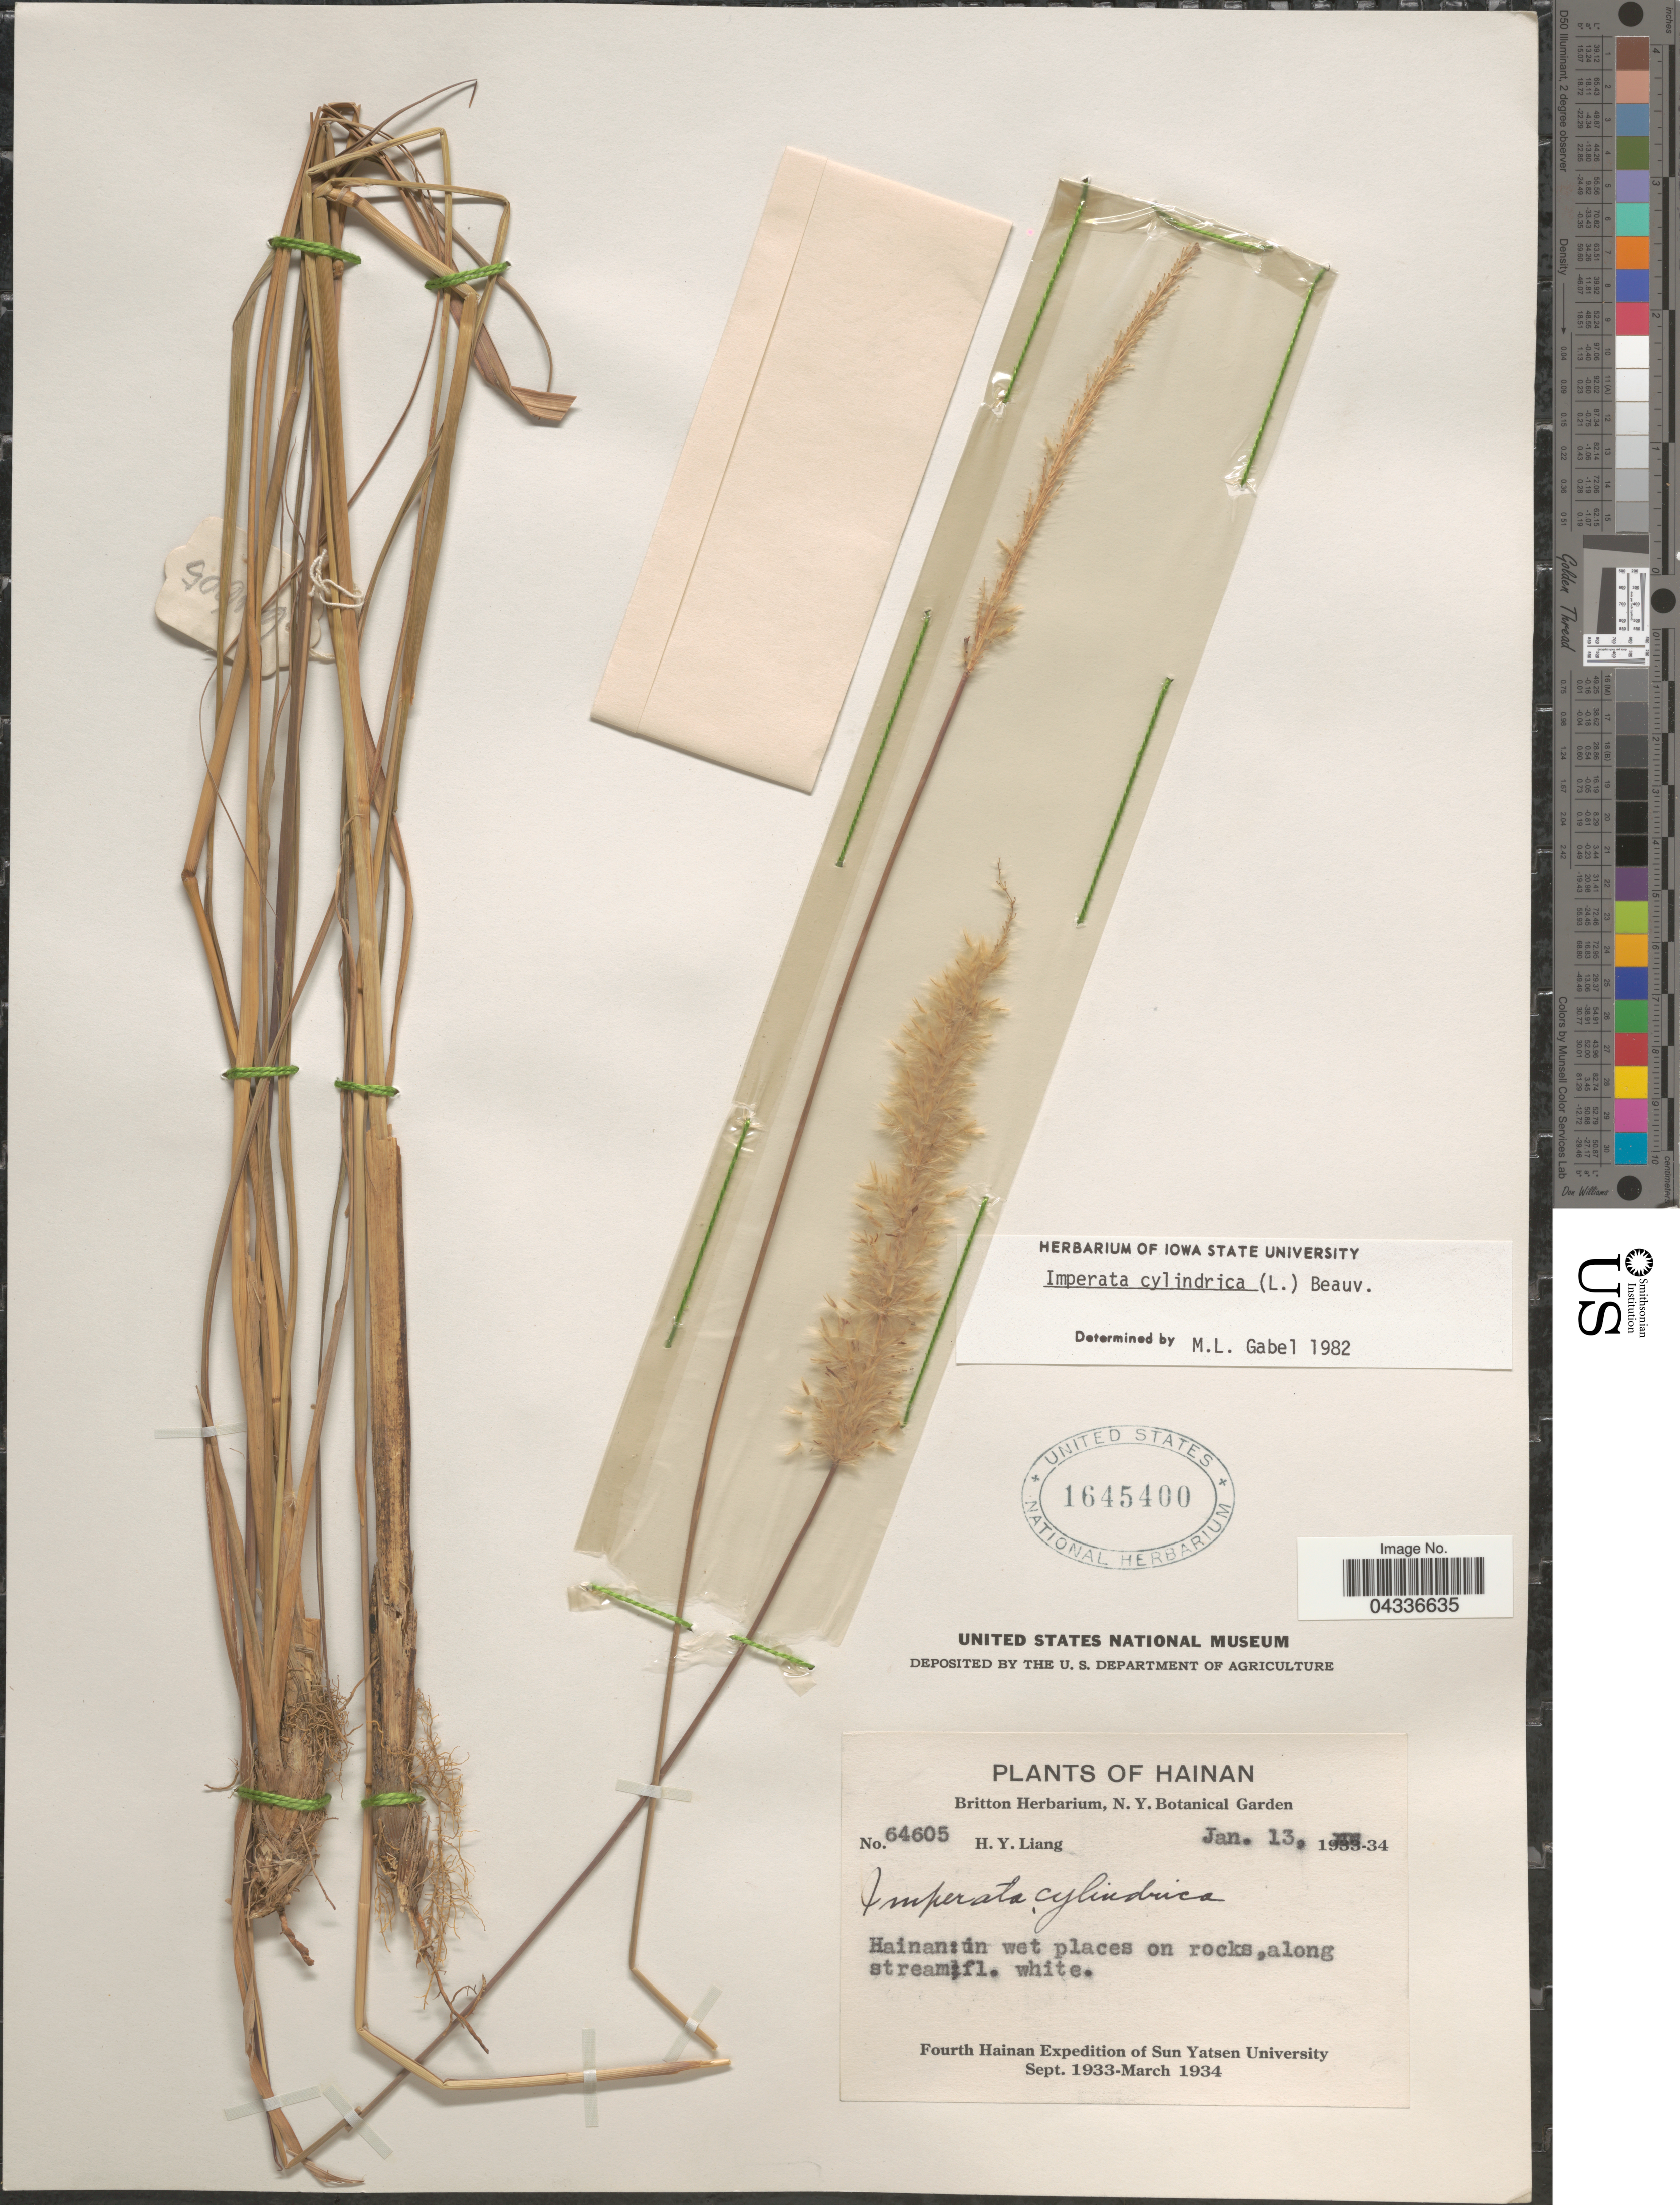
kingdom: Plantae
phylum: Tracheophyta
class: Liliopsida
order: Poales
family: Poaceae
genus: Imperata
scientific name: Imperata cylindrica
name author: (L.) P. Beauv.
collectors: H. Y. Liang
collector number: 64605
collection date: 1934-01-13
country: China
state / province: Hainan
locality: Fourth Hainan Expedition of Sun Yatsen University Sept. 1933-March 1934.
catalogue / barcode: US 1645400